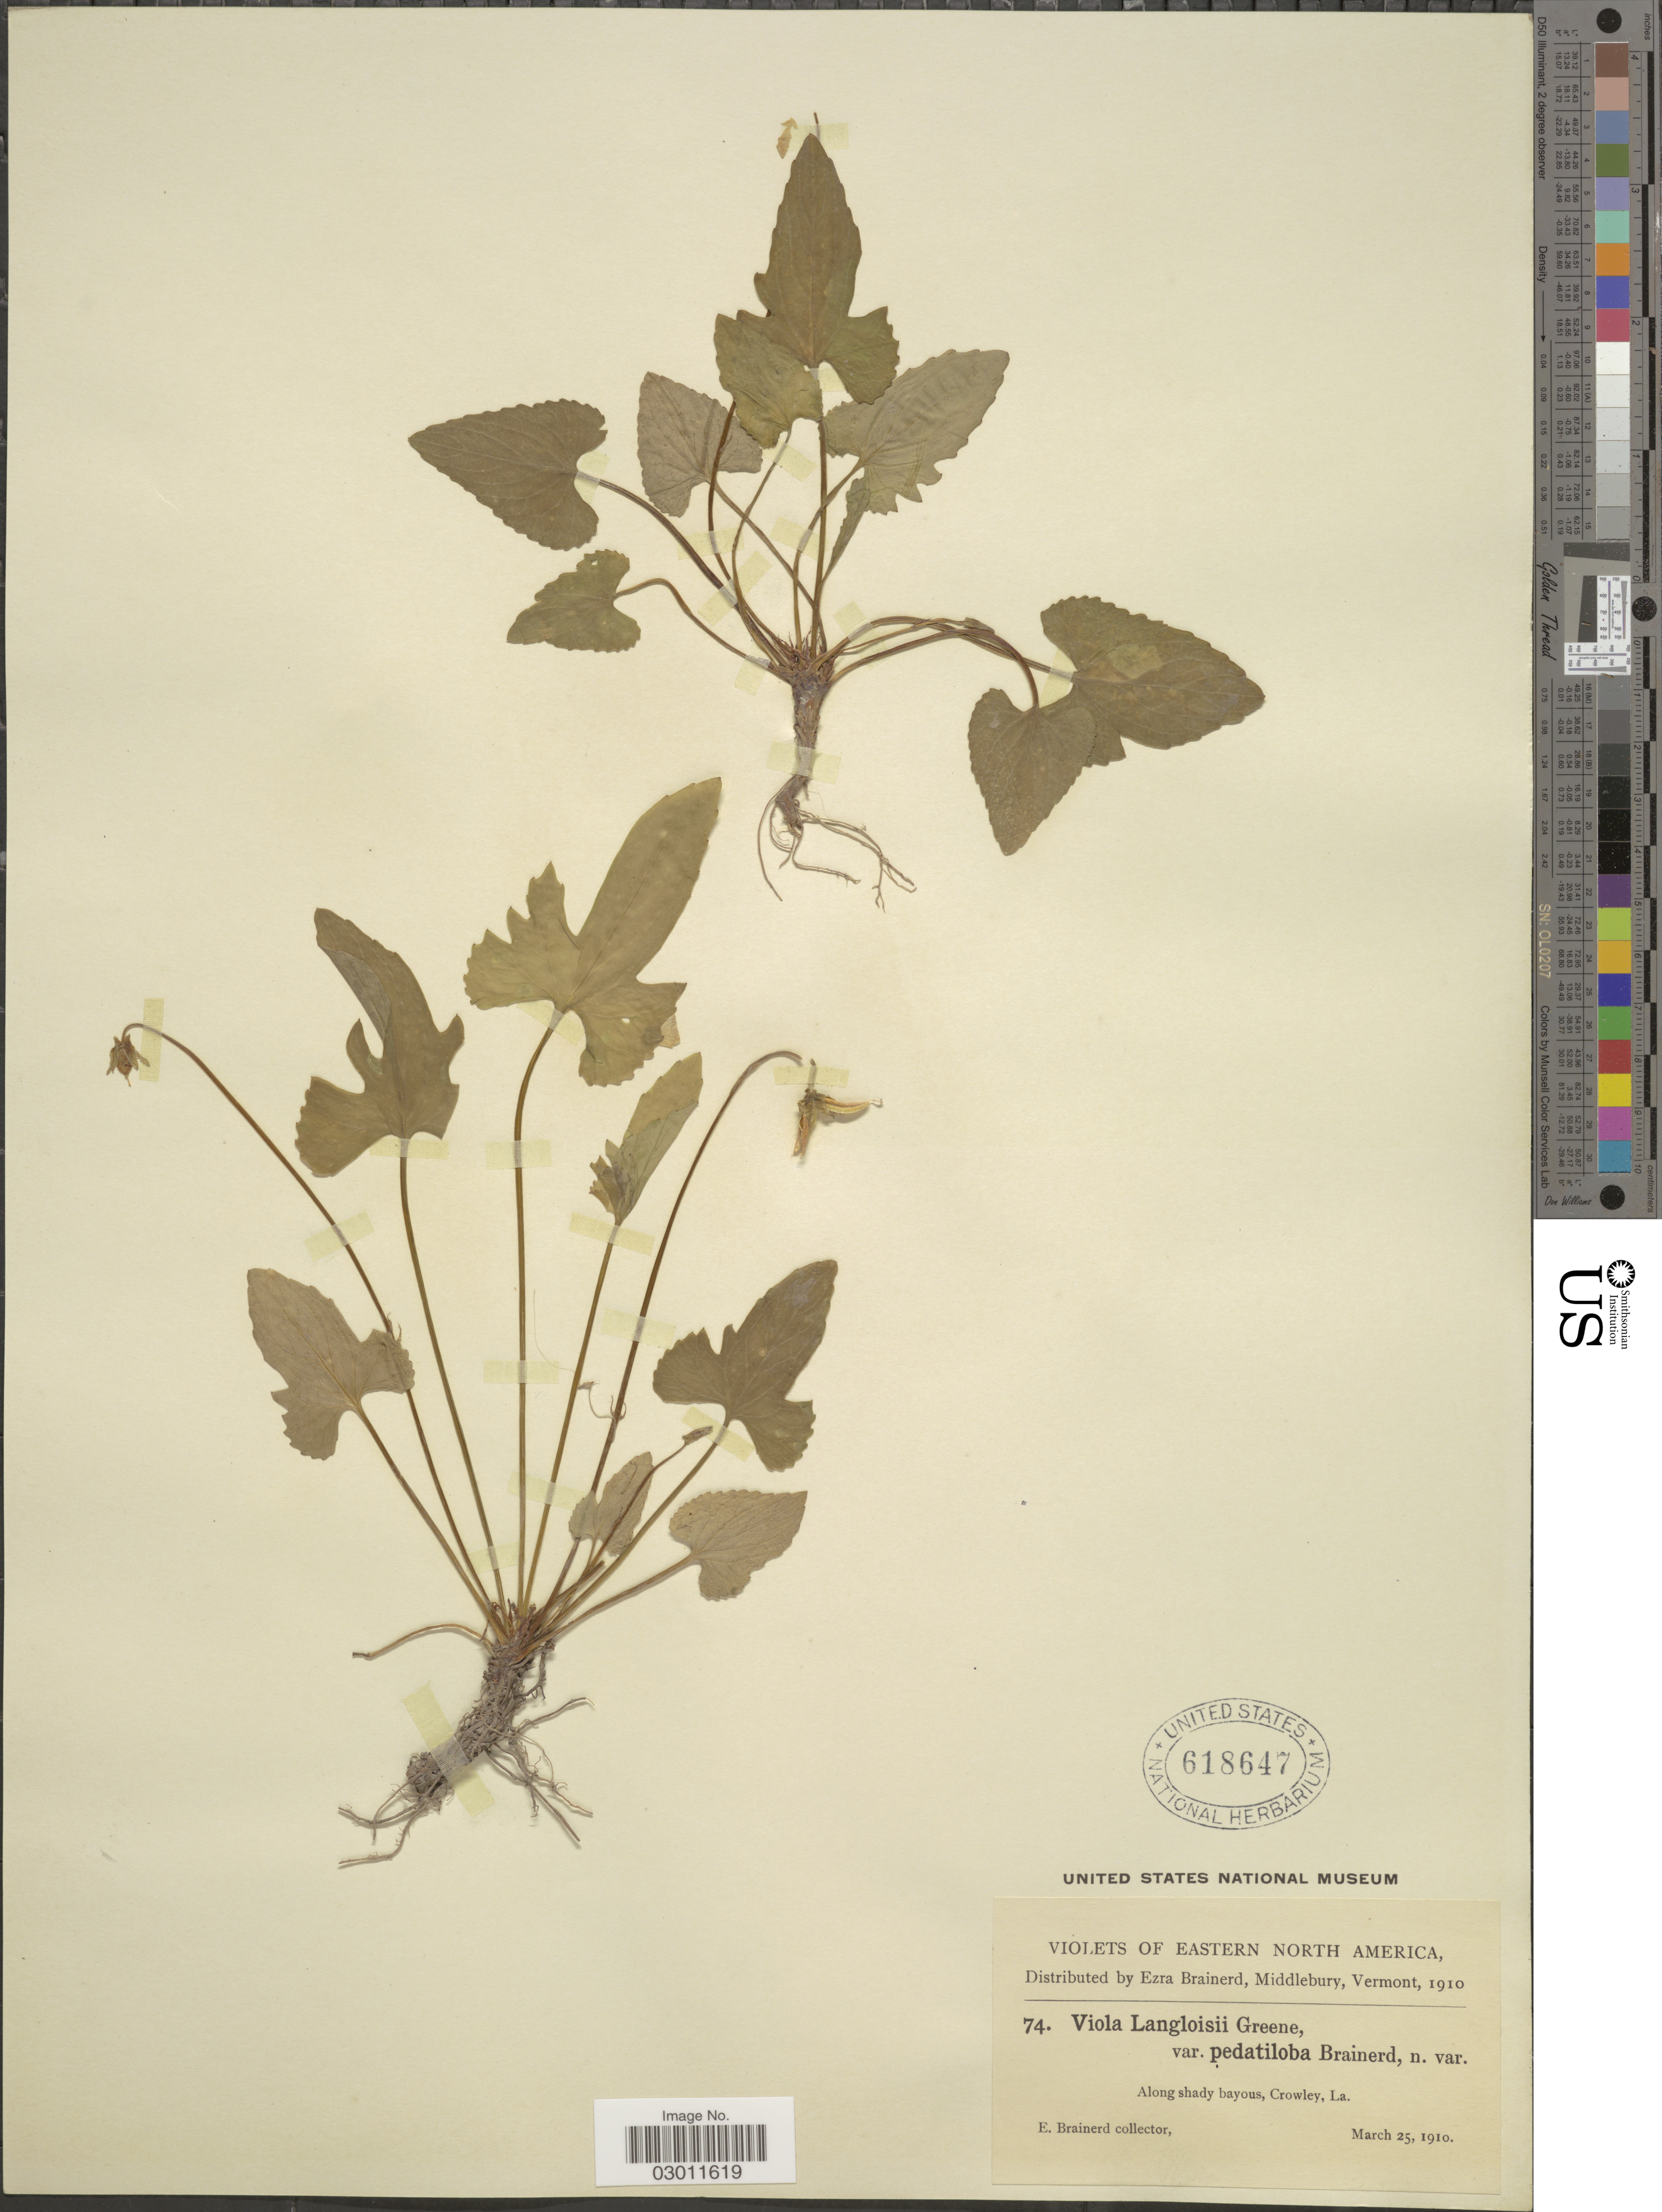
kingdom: Plantae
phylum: Tracheophyta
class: Magnoliopsida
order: Malpighiales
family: Violaceae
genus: Viola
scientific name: Viola affinis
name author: LeConte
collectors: E. Brainerd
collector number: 74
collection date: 1910-03-25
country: United States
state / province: Louisiana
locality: Along shady bayous, Crowley. Eastern North America.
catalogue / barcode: US 618647